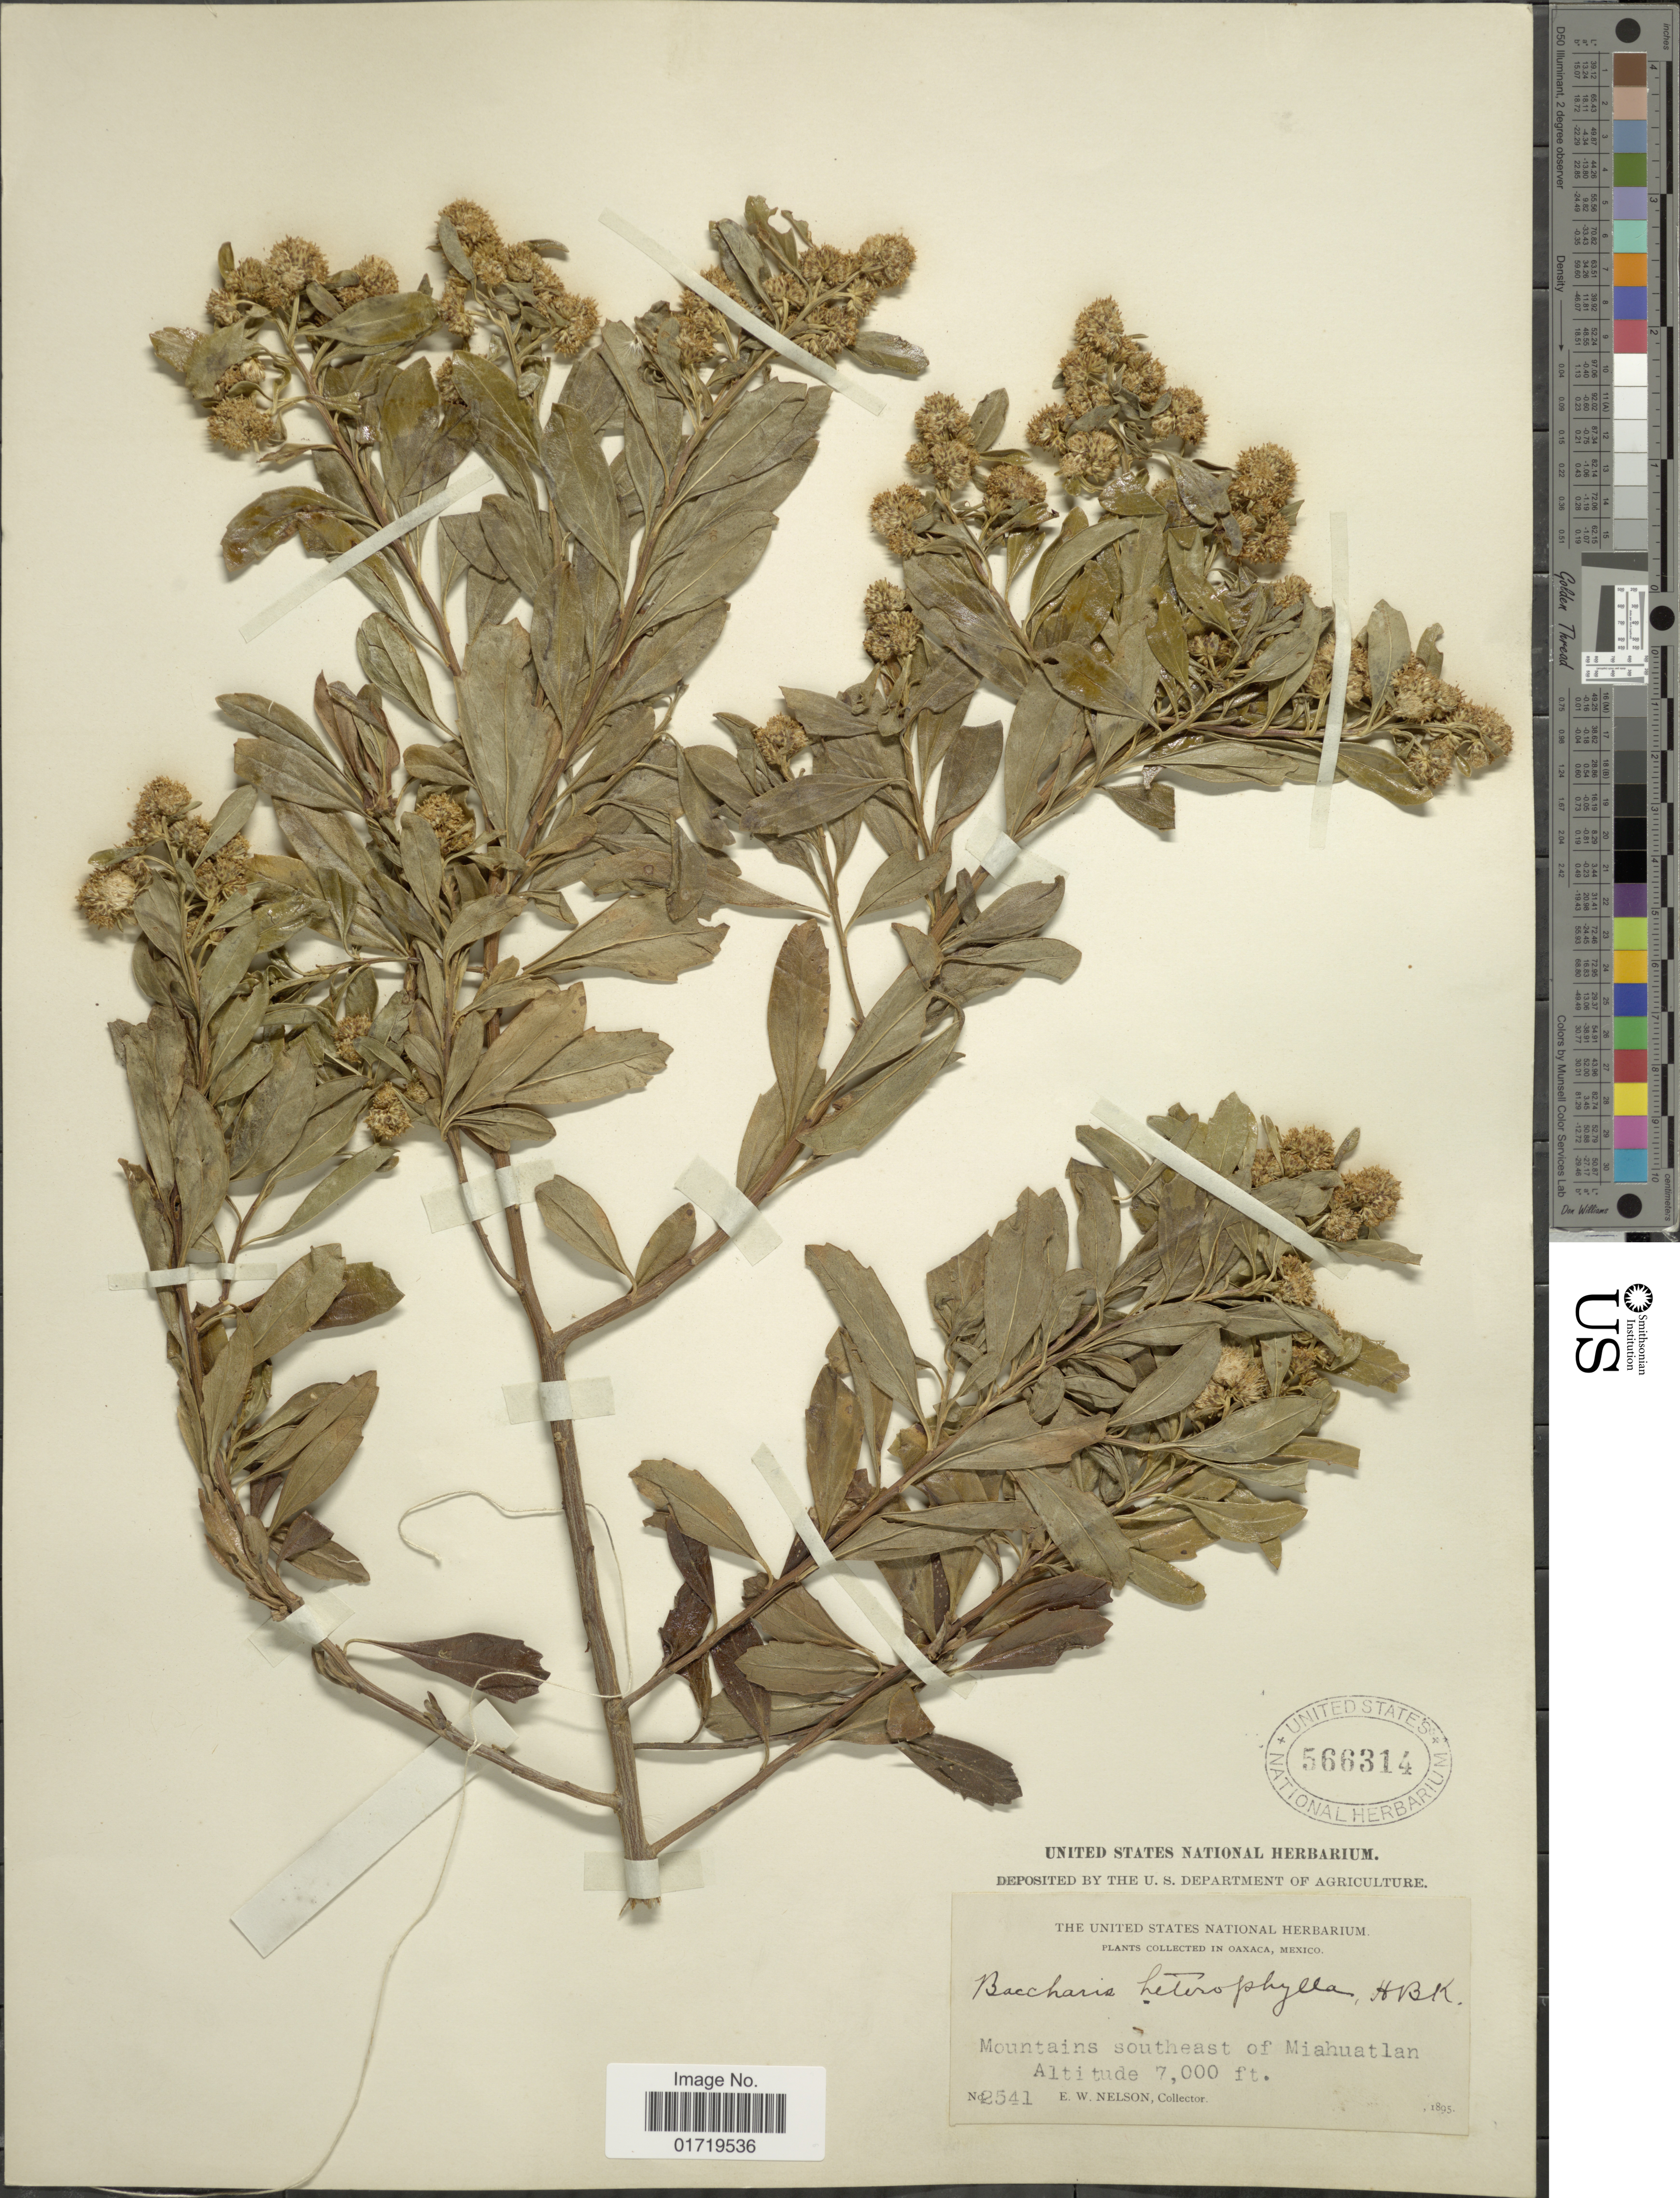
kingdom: Plantae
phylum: Tracheophyta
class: Magnoliopsida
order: Asterales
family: Asteraceae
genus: Baccharis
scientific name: Baccharis heterophylla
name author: Kunth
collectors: E. W. Nelson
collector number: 2541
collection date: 1895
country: Mexico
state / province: Oaxaca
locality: Mountains southeast of Miahuatlan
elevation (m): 2134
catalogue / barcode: US 566314